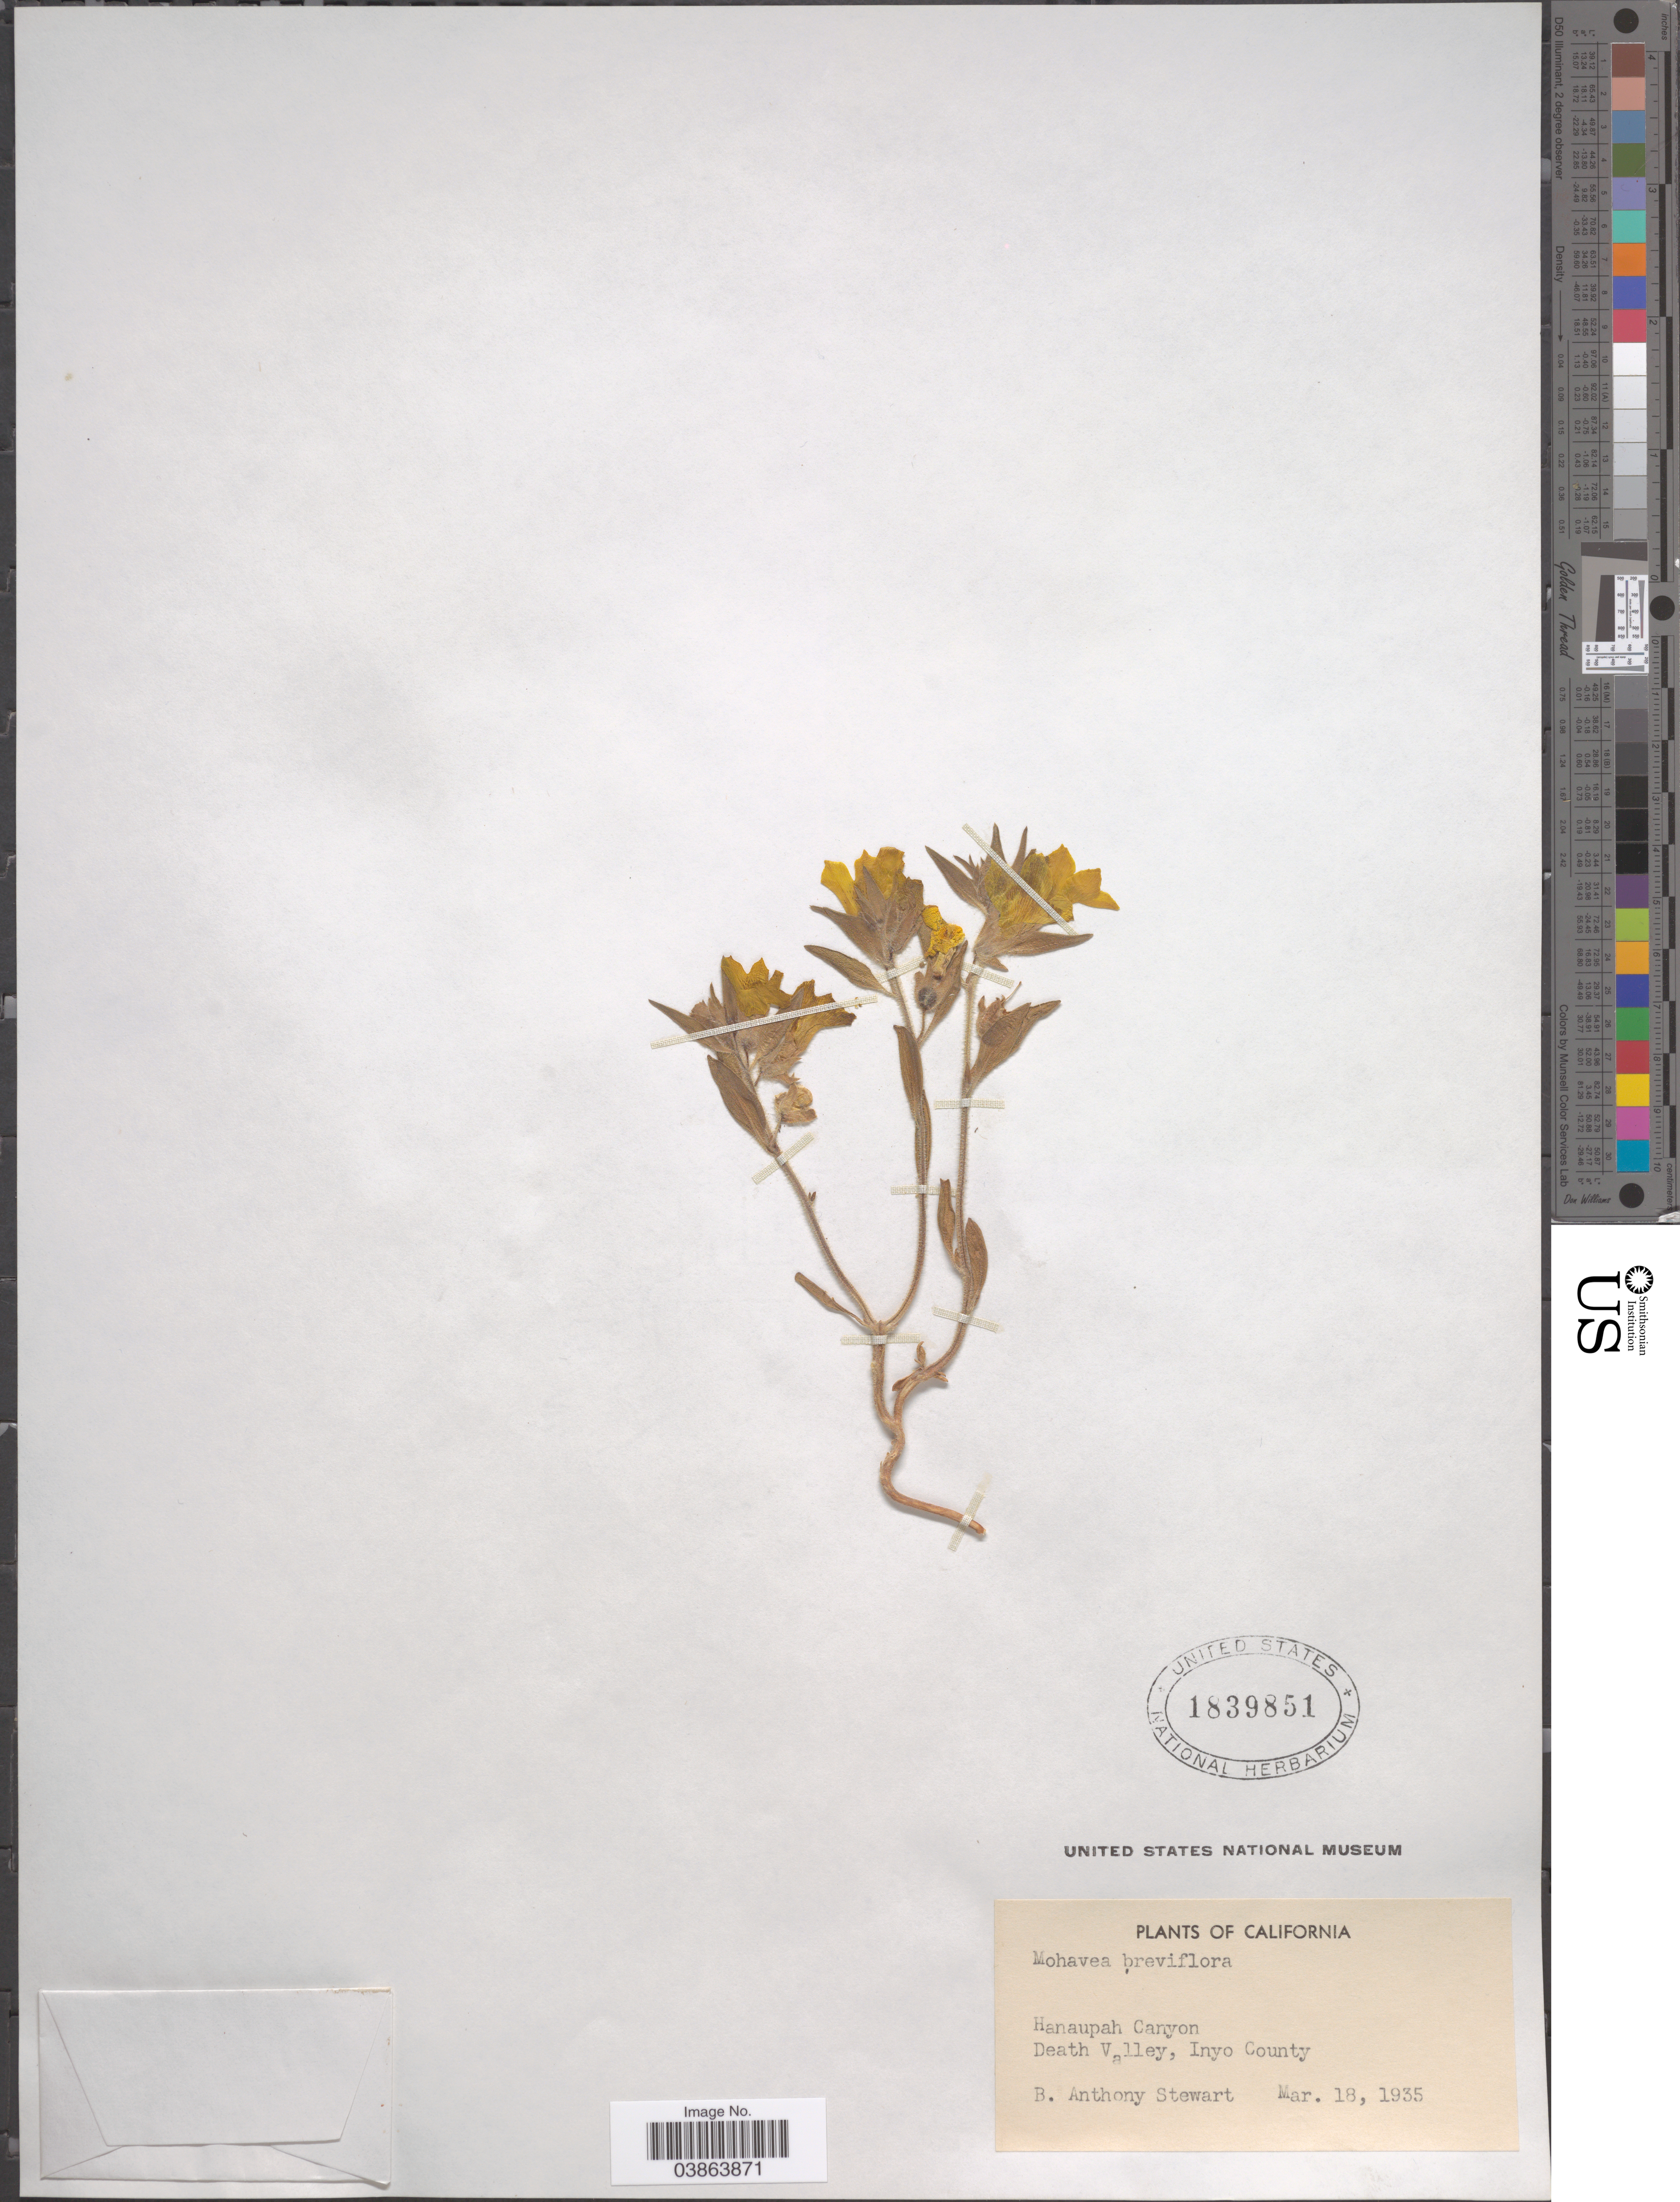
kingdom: Plantae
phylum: Tracheophyta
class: Magnoliopsida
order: Lamiales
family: Plantaginaceae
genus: Mohavea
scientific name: Mohavea breviflora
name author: Coville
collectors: B. Stewart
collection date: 1935-03-18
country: United States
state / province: California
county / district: Inyo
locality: Hanaupah Canyon, Death Valley, Inyo County.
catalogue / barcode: US 1839851